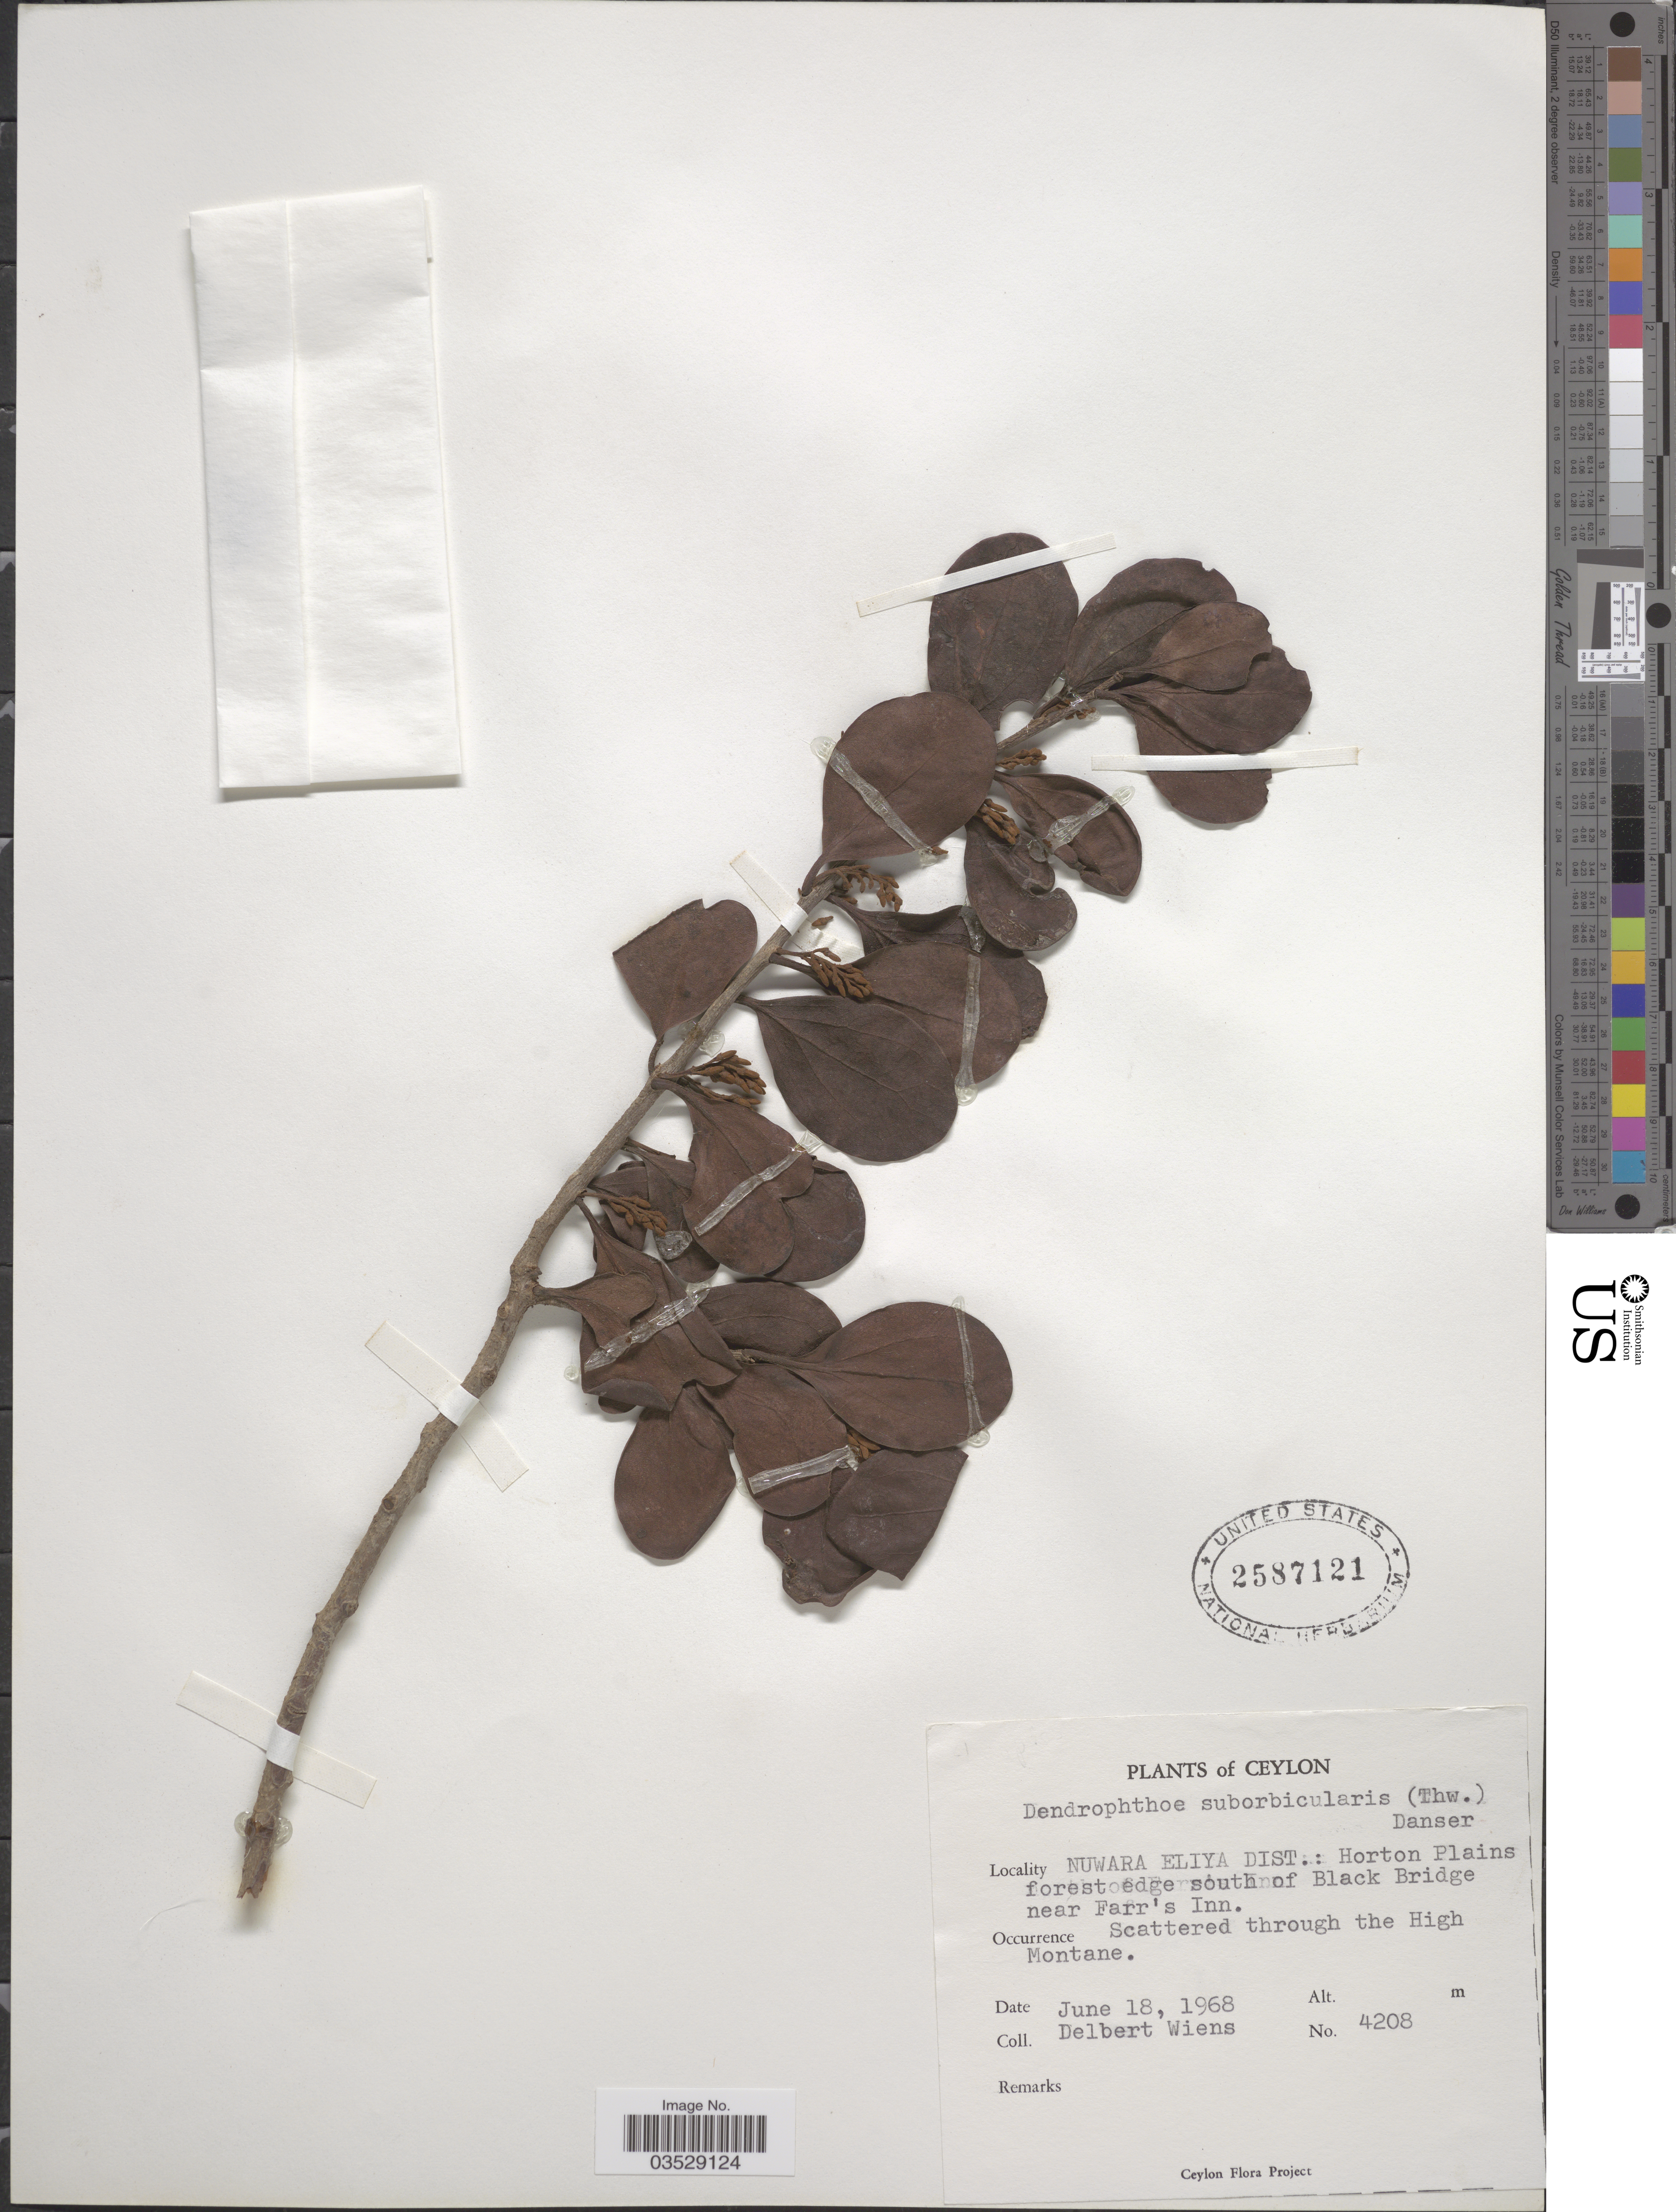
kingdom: Plantae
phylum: Tracheophyta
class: Magnoliopsida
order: Santalales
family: Loranthaceae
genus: Dendrophthoe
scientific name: Dendrophthoe suborbicularis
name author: Danser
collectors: D. Wiens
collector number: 4208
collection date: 1968-06-18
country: Sri Lanka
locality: Ceylon. Nuwara Eliya Dist.: Horton Plains forest edge south of Black Bridge near Farr's Inn.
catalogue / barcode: US 2587121